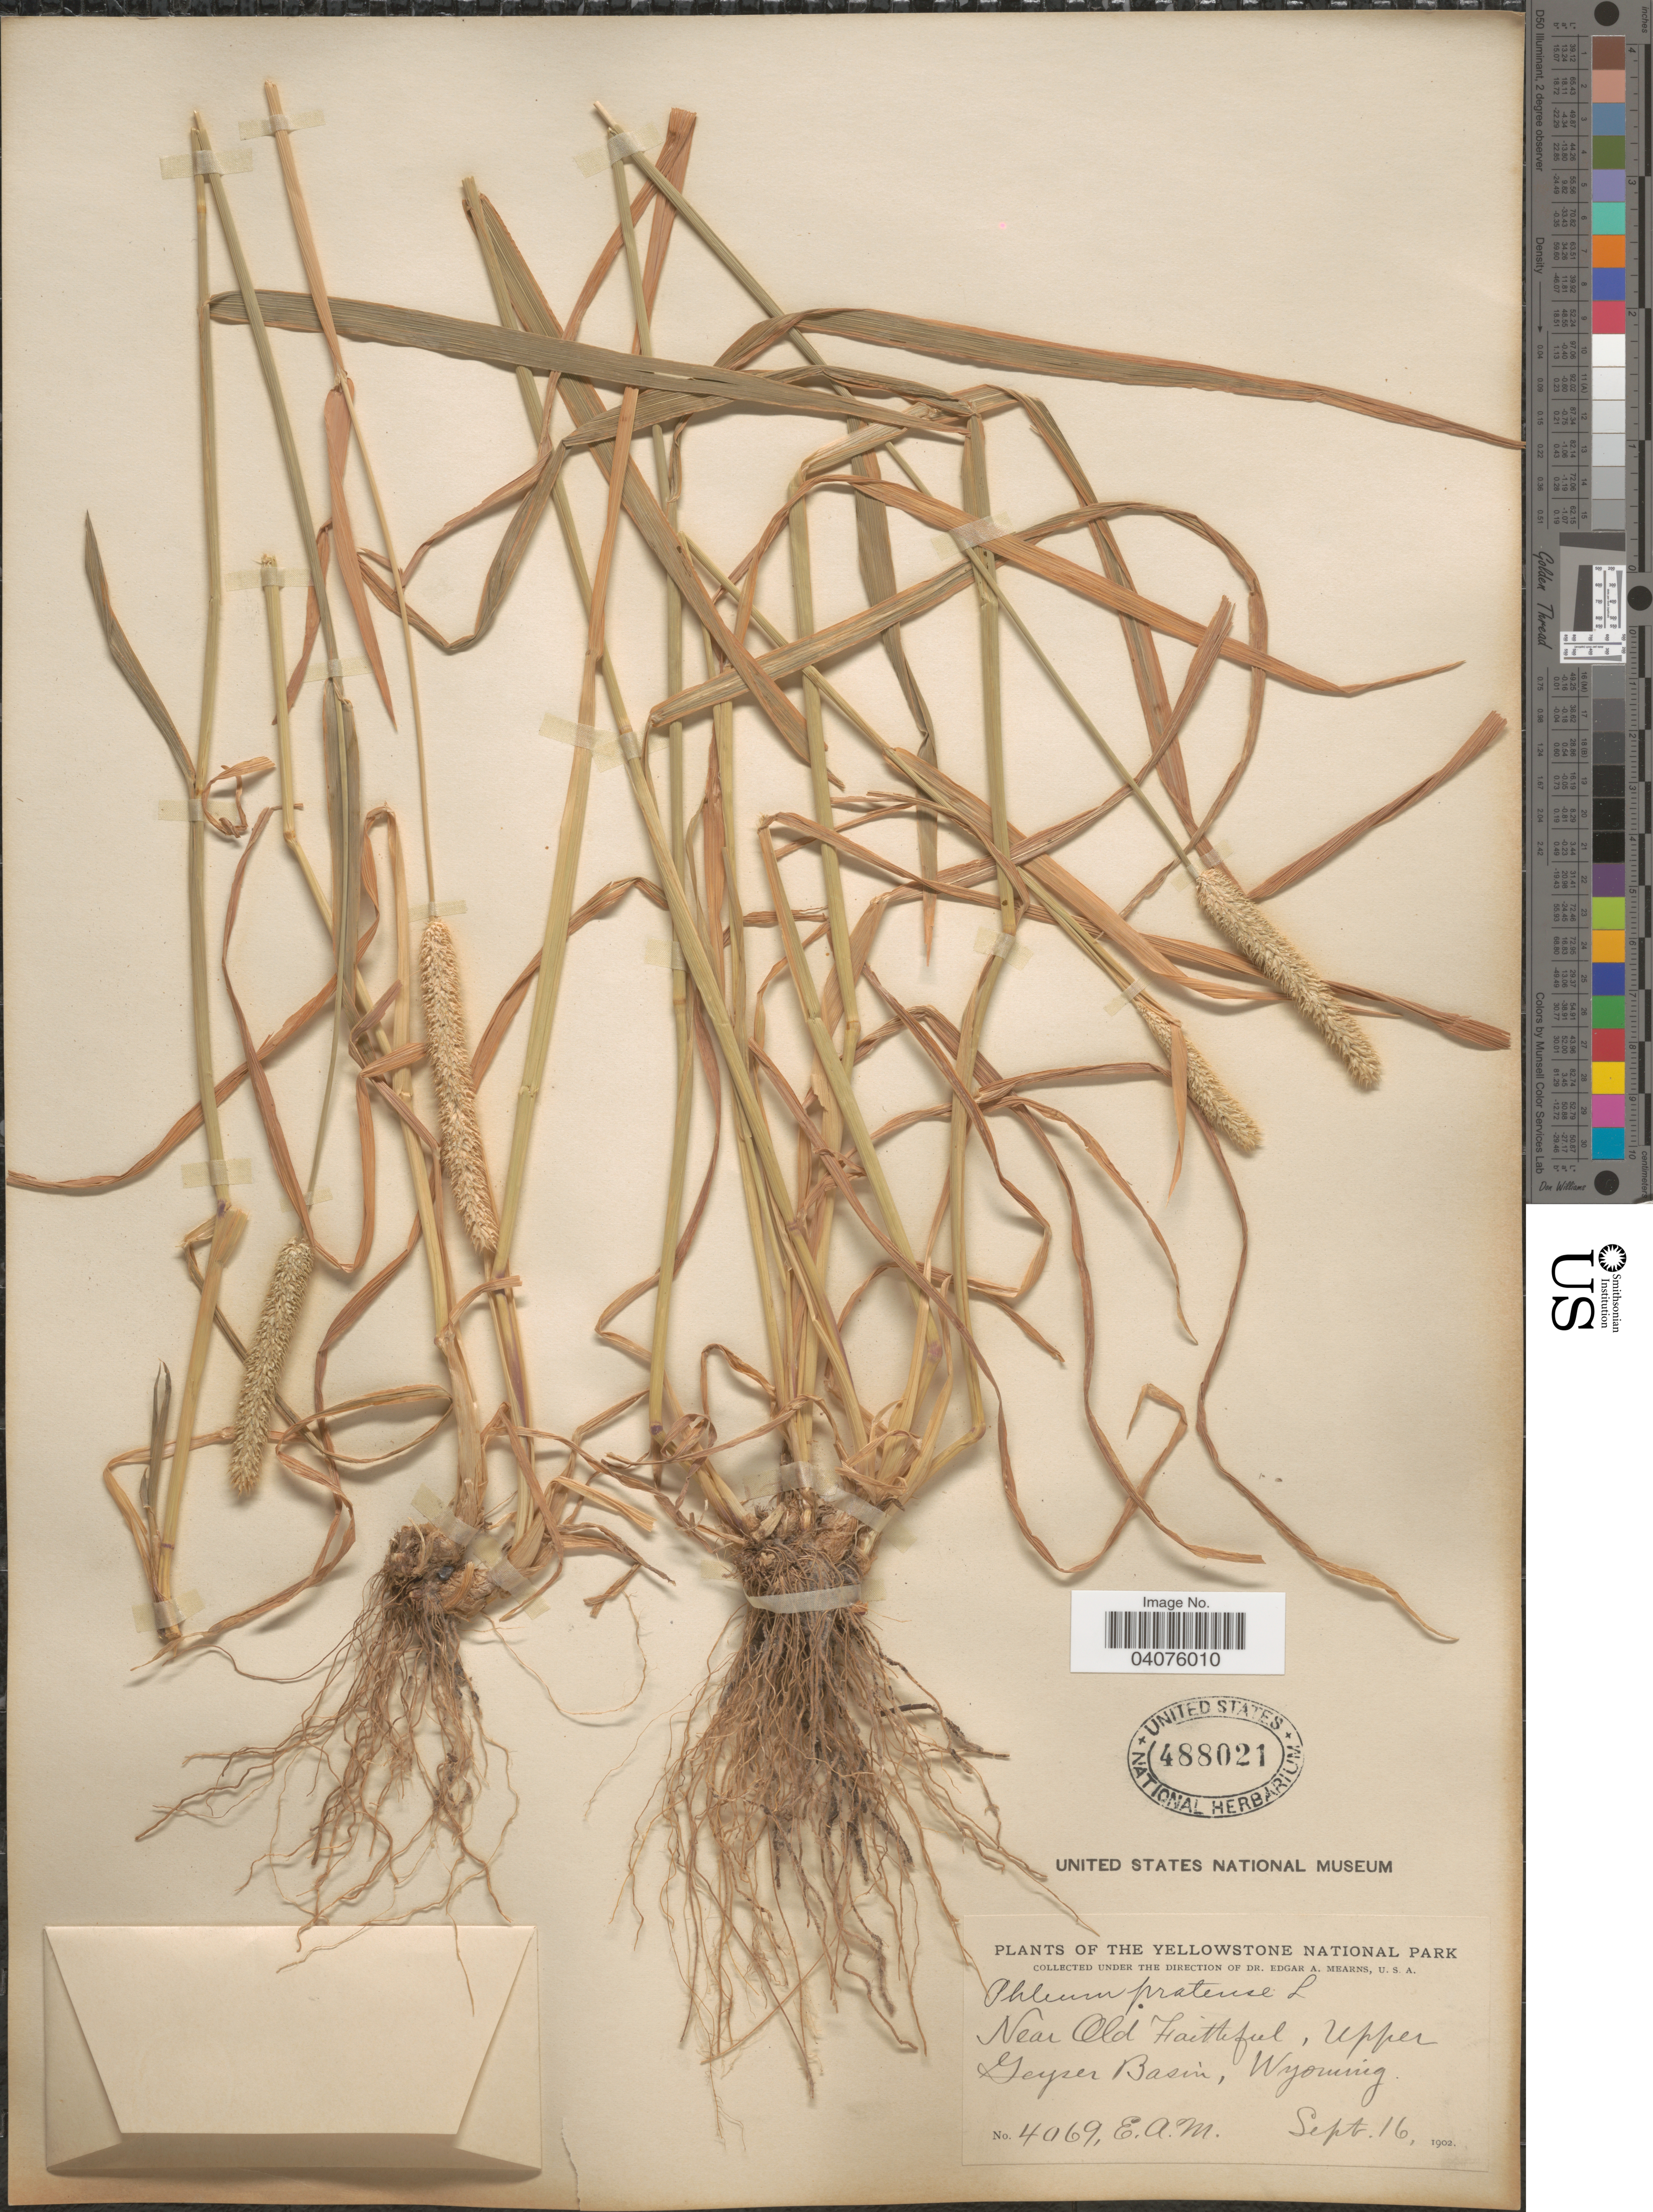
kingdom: Plantae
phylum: Tracheophyta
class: Liliopsida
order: Poales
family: Poaceae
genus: Phleum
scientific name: Phleum pratense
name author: L.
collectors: E. A. Mearns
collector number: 4069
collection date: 1902-09-16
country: United States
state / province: Wyoming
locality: The Yellowstone National Park. Near Old Faithful, Upper Geyser Basin.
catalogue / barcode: US 488021